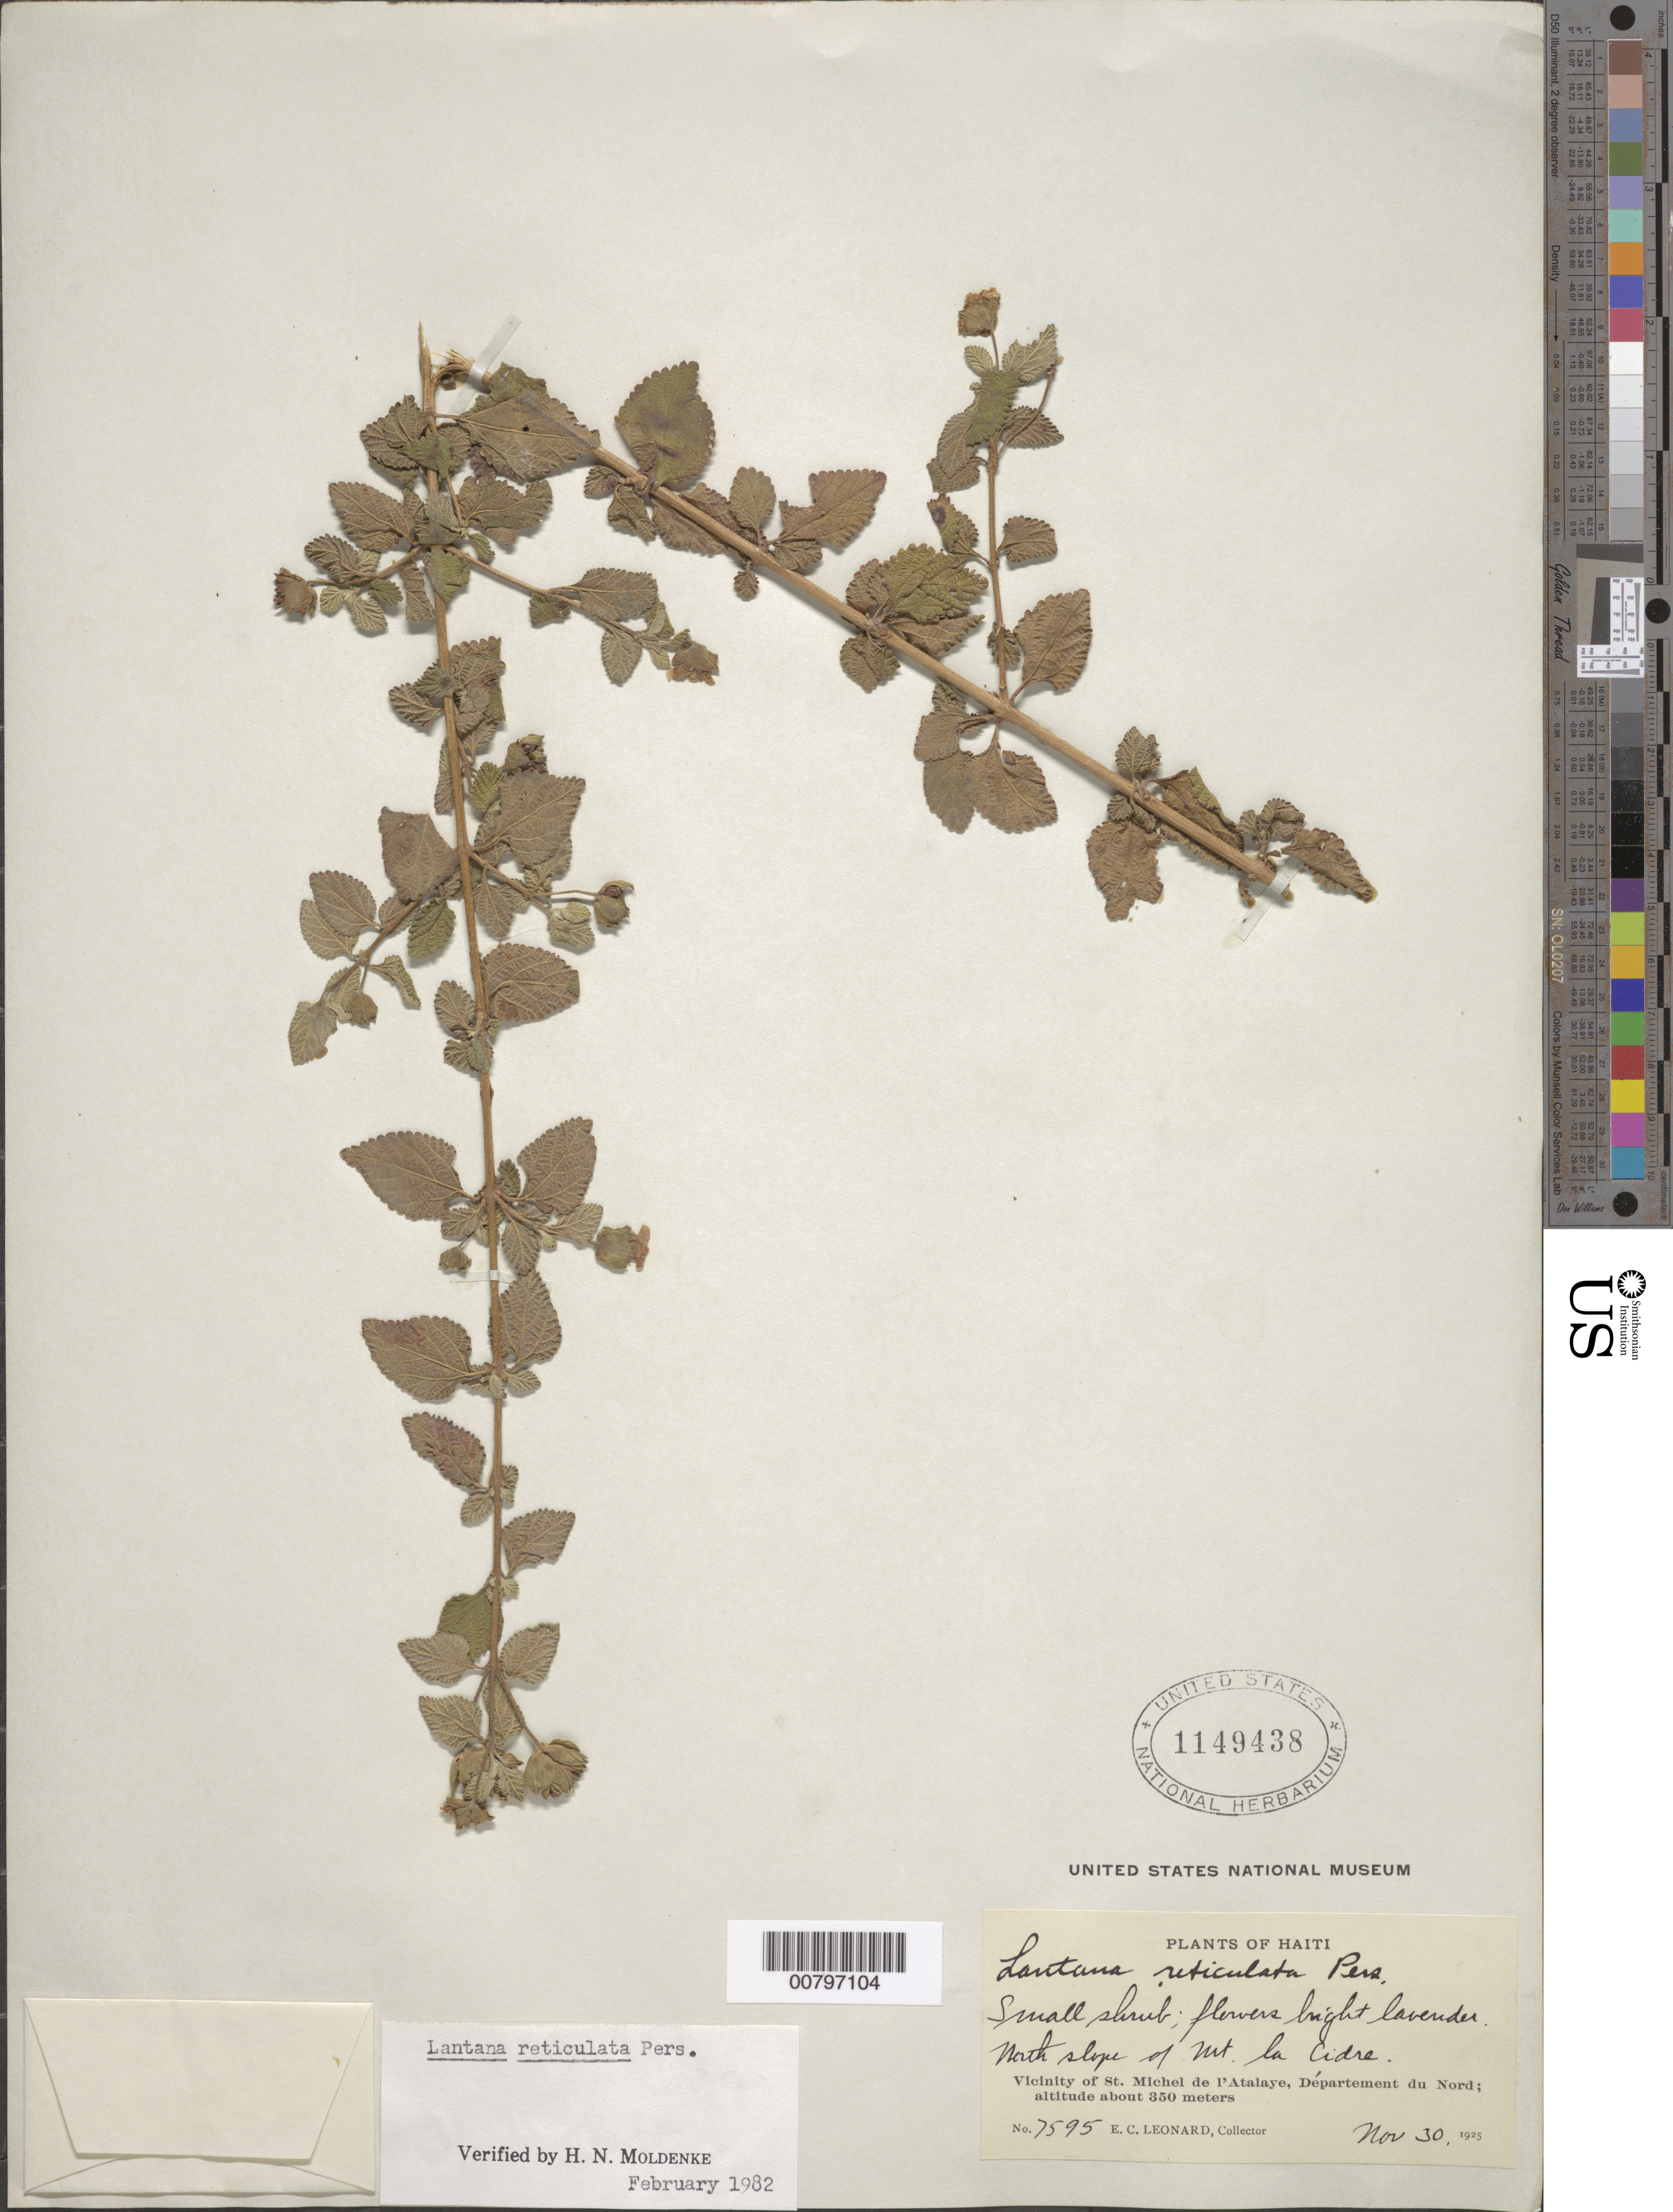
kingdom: Plantae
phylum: Tracheophyta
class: Magnoliopsida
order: Lamiales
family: Verbenaceae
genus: Lantana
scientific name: Lantana reticulata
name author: Pers.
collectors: E. C. Leonard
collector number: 7595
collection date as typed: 30 Nov 1925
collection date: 1925-11-30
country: Haiti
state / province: Artibonite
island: Hispaniola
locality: Vicinity of St. Michel de l'Atalaye, north slope of Mt la Cidre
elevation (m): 350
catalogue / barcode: US 1149438